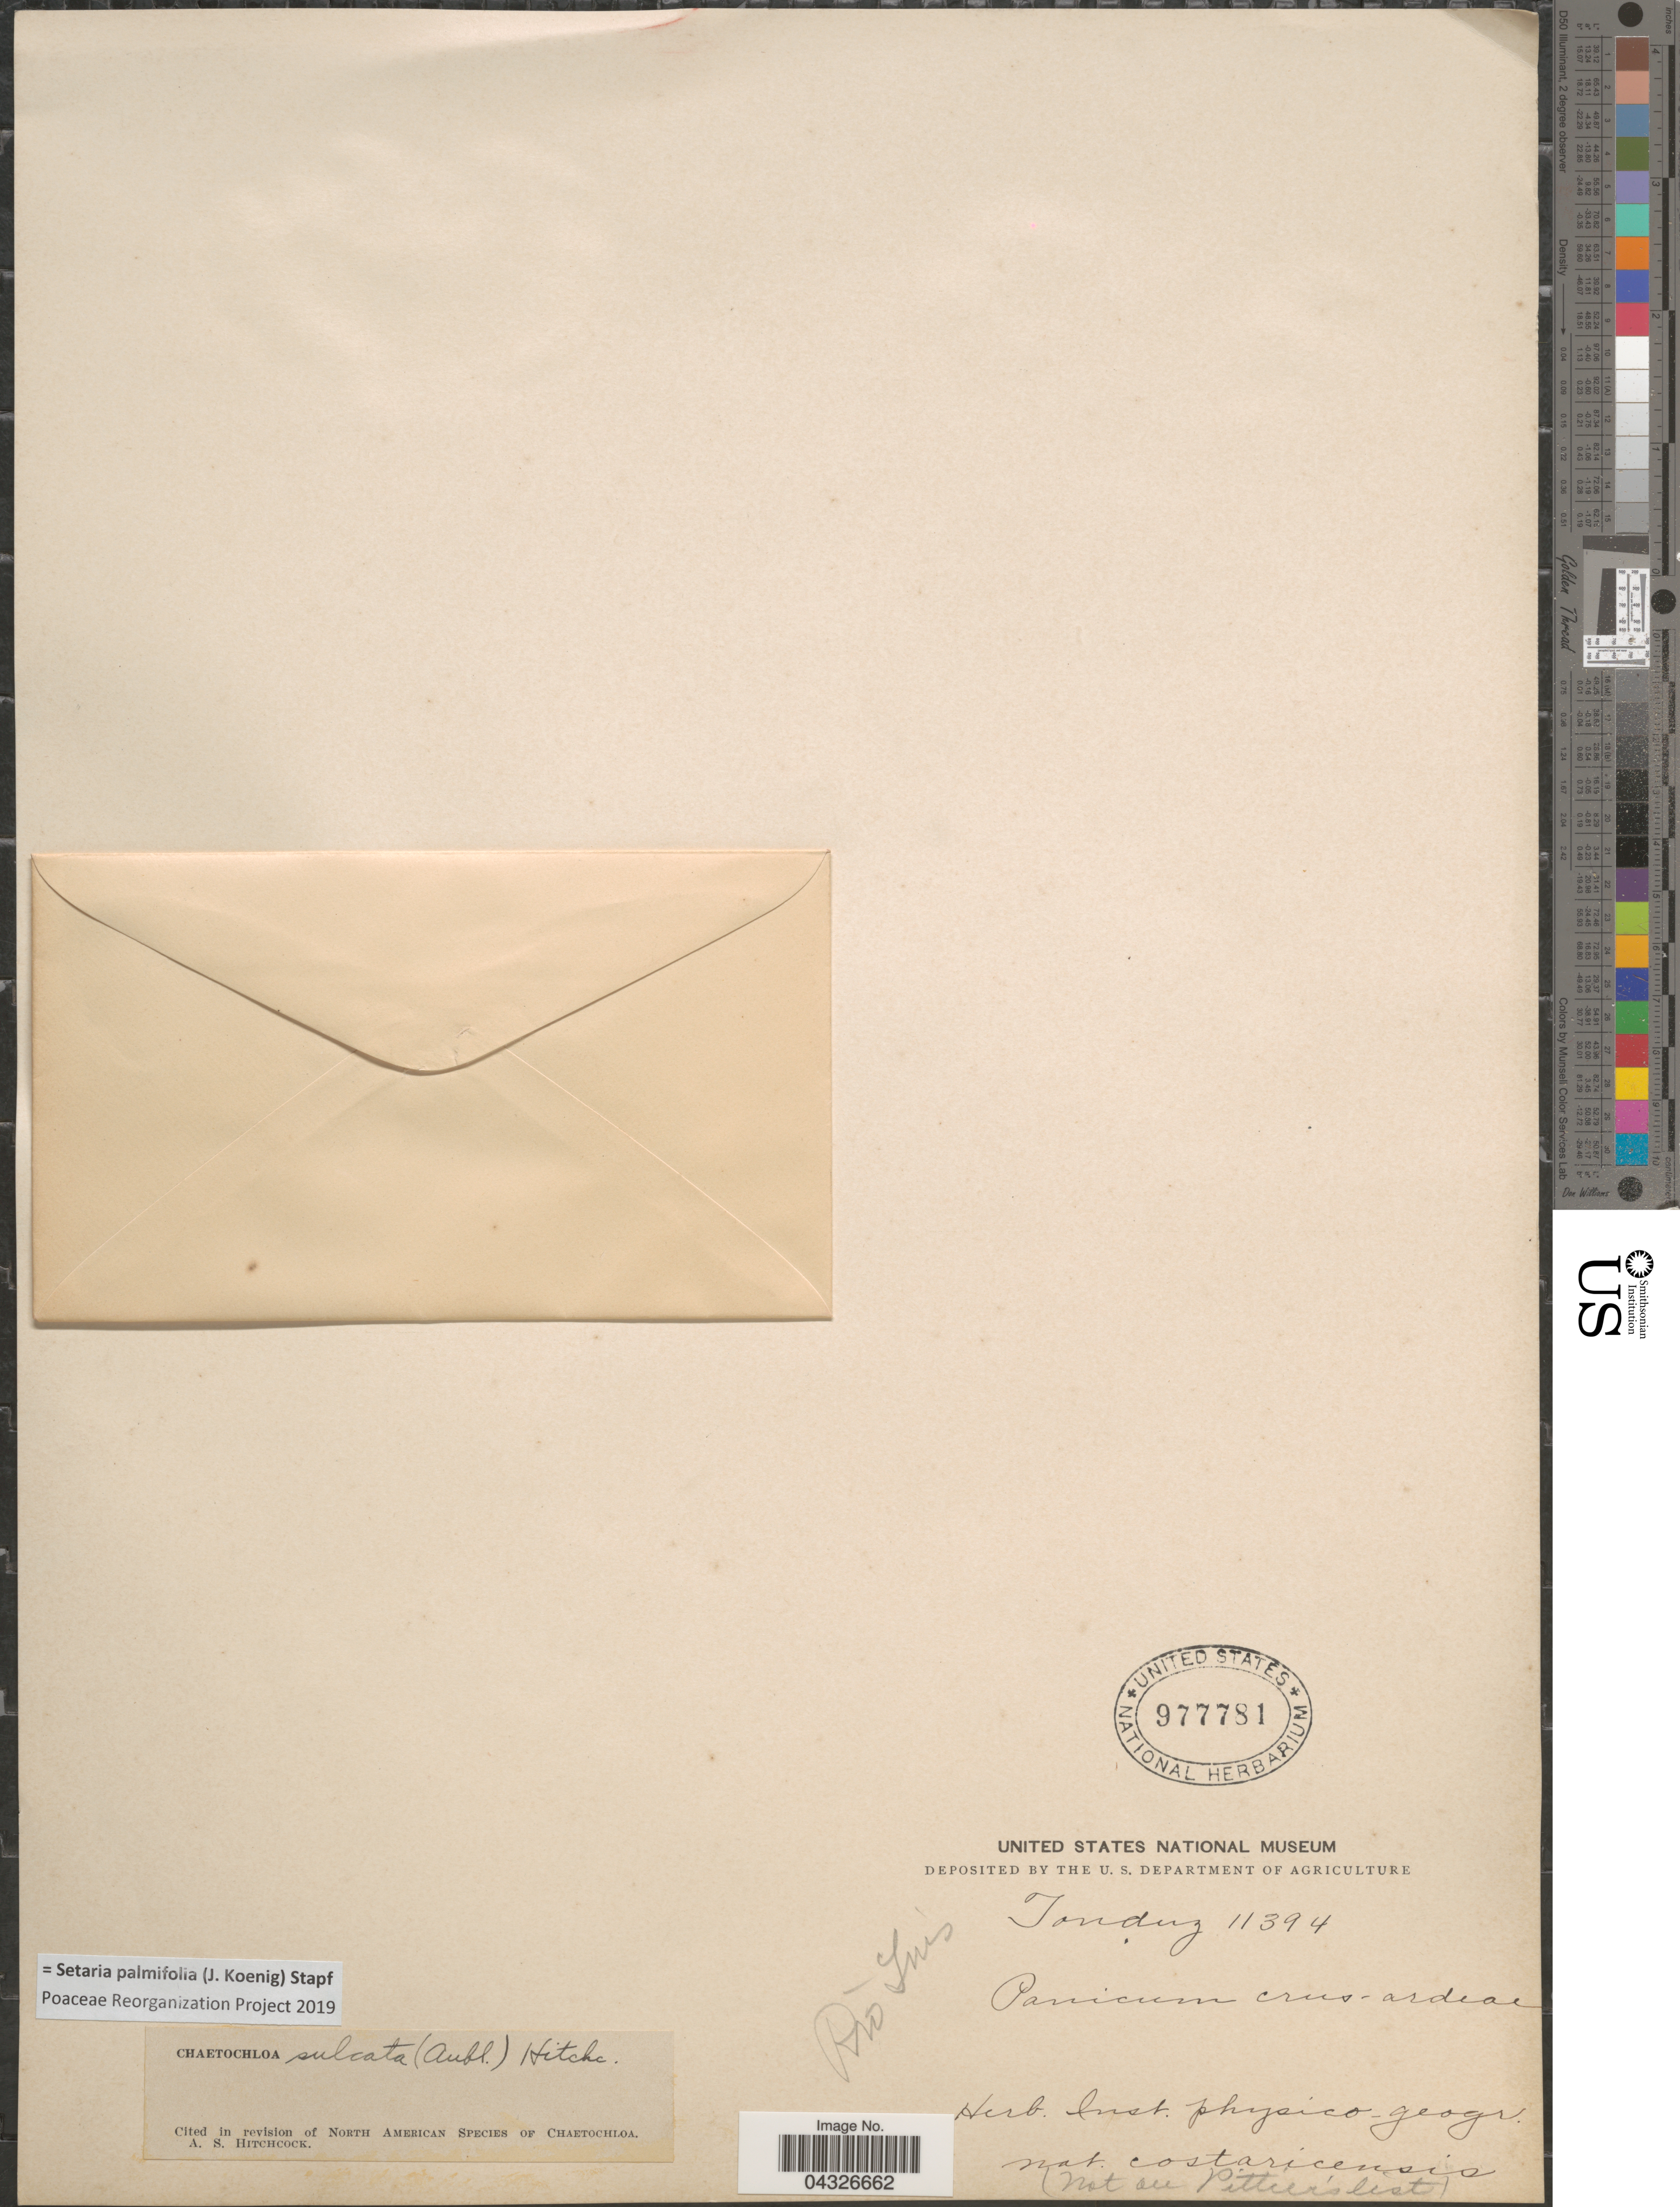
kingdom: Plantae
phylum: Tracheophyta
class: Liliopsida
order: Poales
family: Poaceae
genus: Setaria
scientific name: Setaria palmifolia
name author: (J. Koenig) Stapf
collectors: Tonduz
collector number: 11394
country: Costa Rica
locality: Rio Tuis.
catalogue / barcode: US 977781